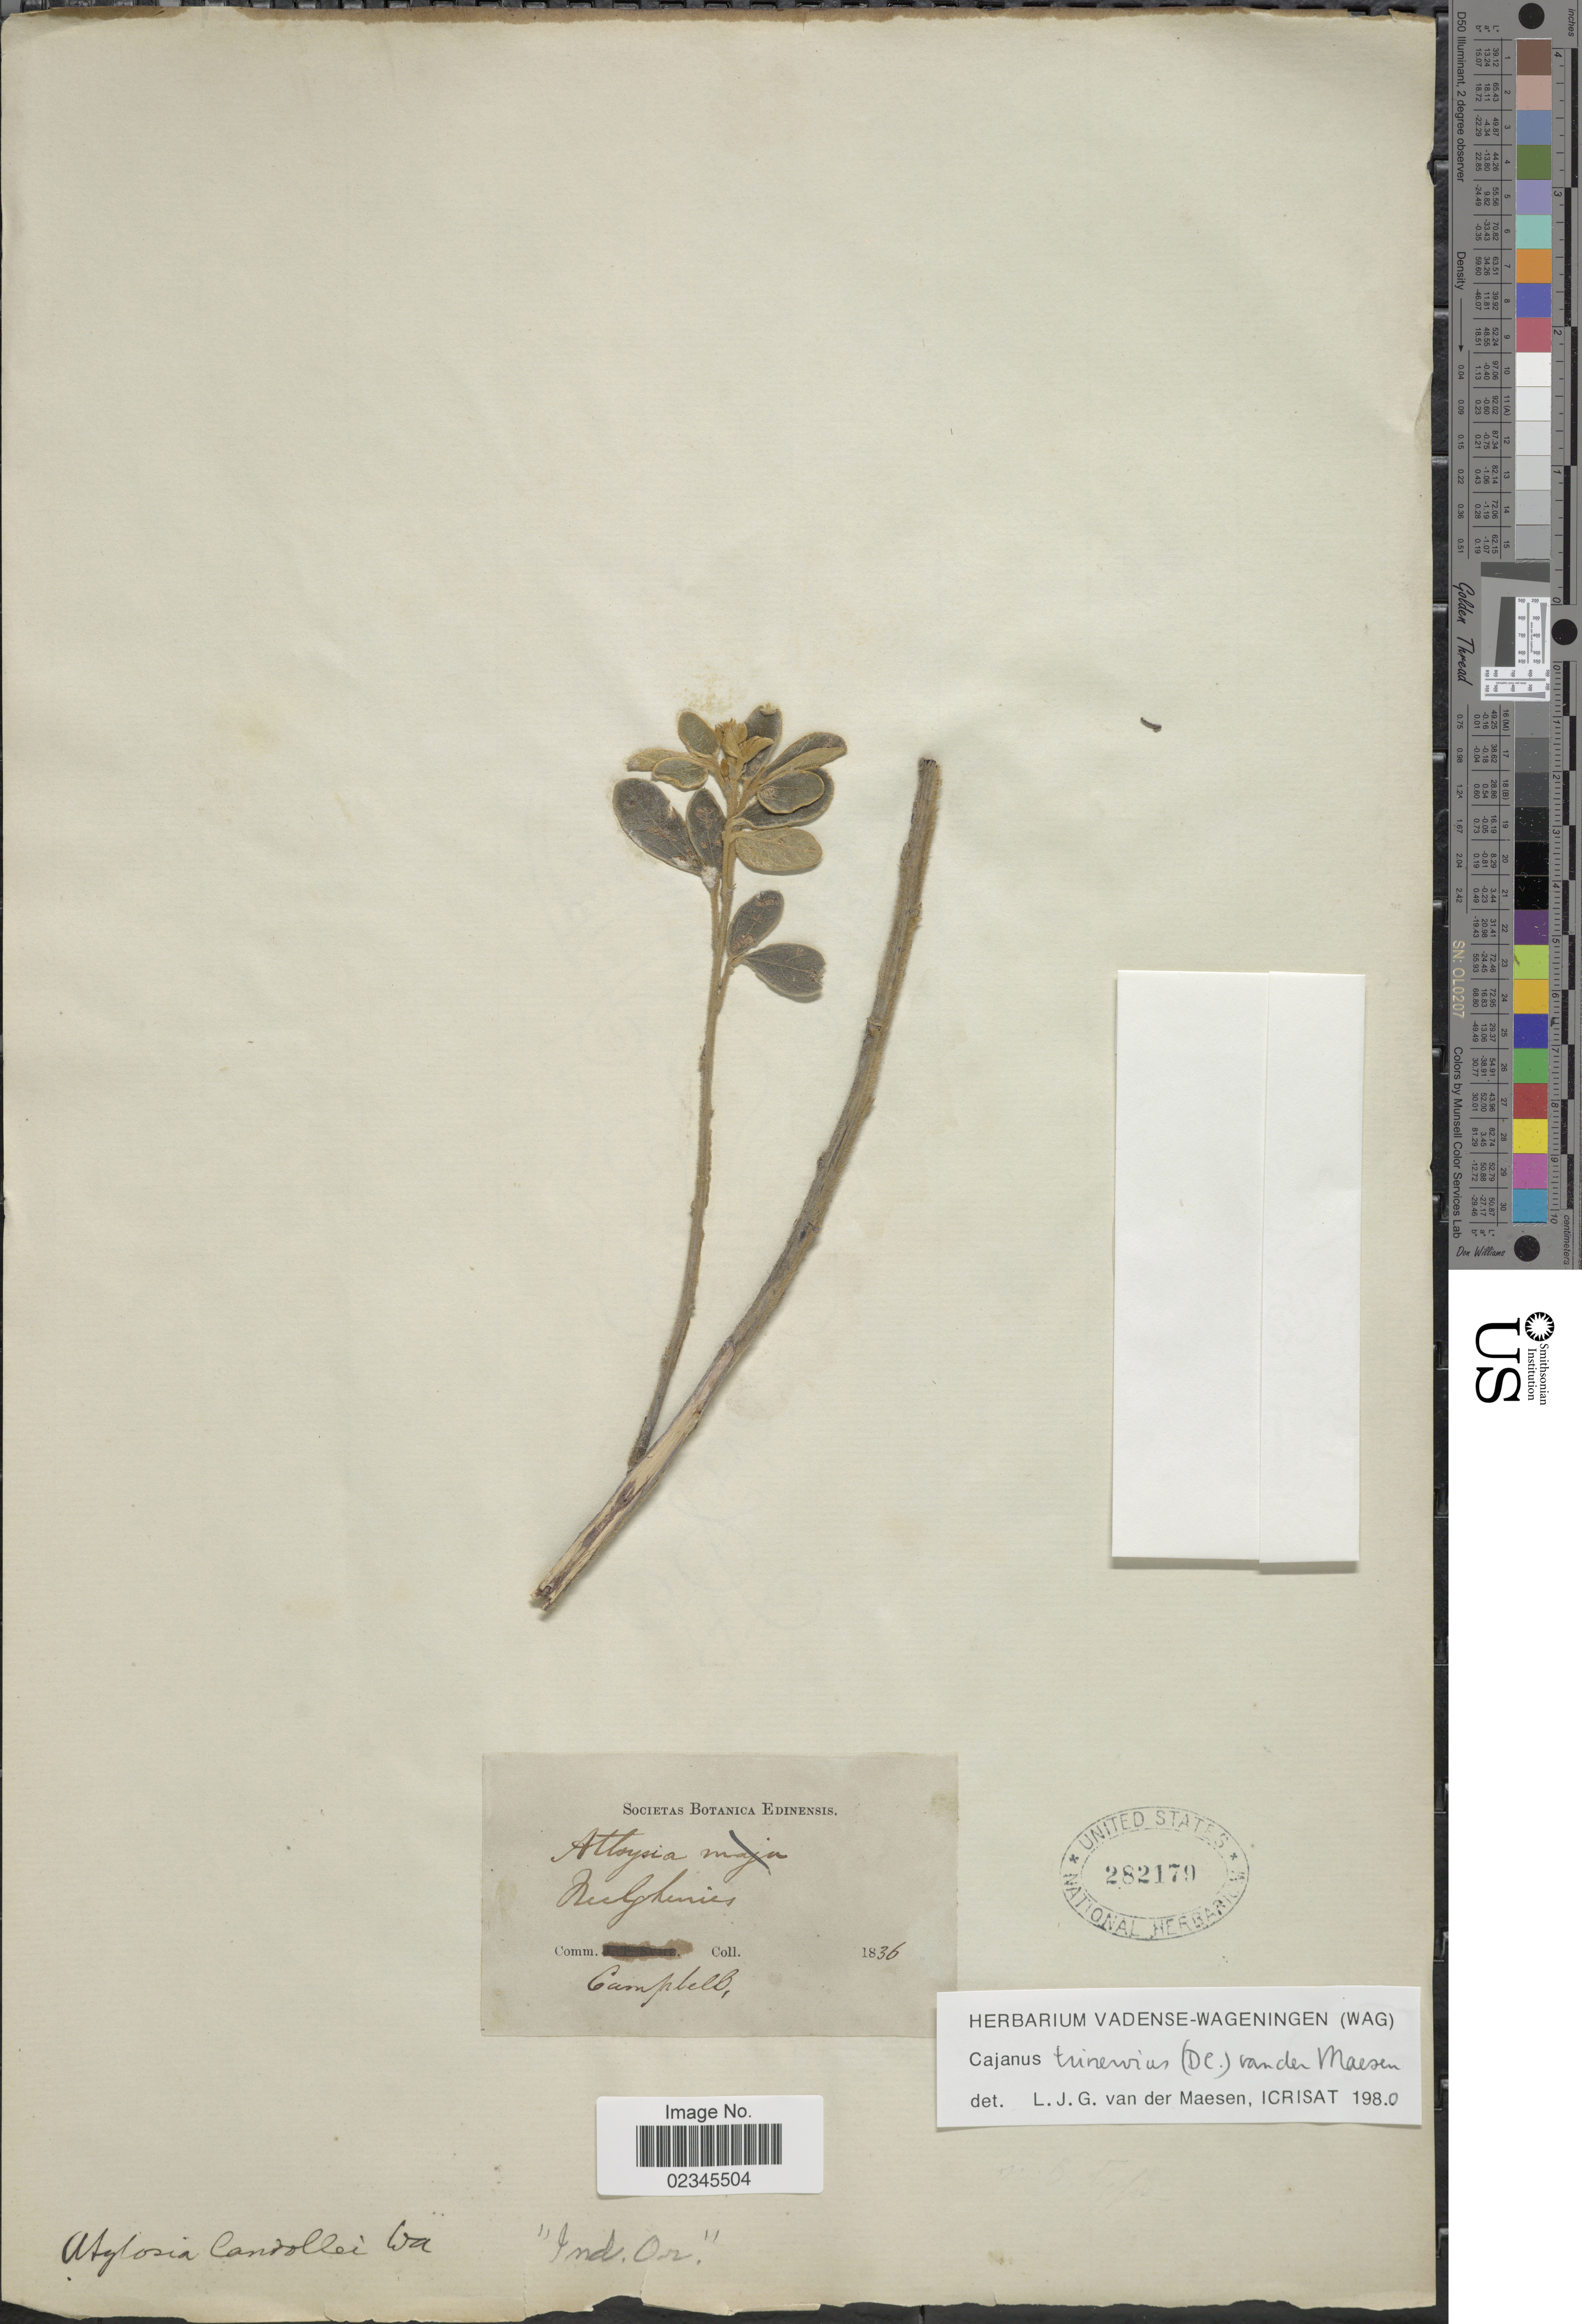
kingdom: Plantae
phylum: Tracheophyta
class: Magnoliopsida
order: Fabales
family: Fabaceae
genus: Cajanus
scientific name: Cajanus trinervius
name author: (DC.) Maesen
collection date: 1836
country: India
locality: Ind. Or.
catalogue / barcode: US 282170